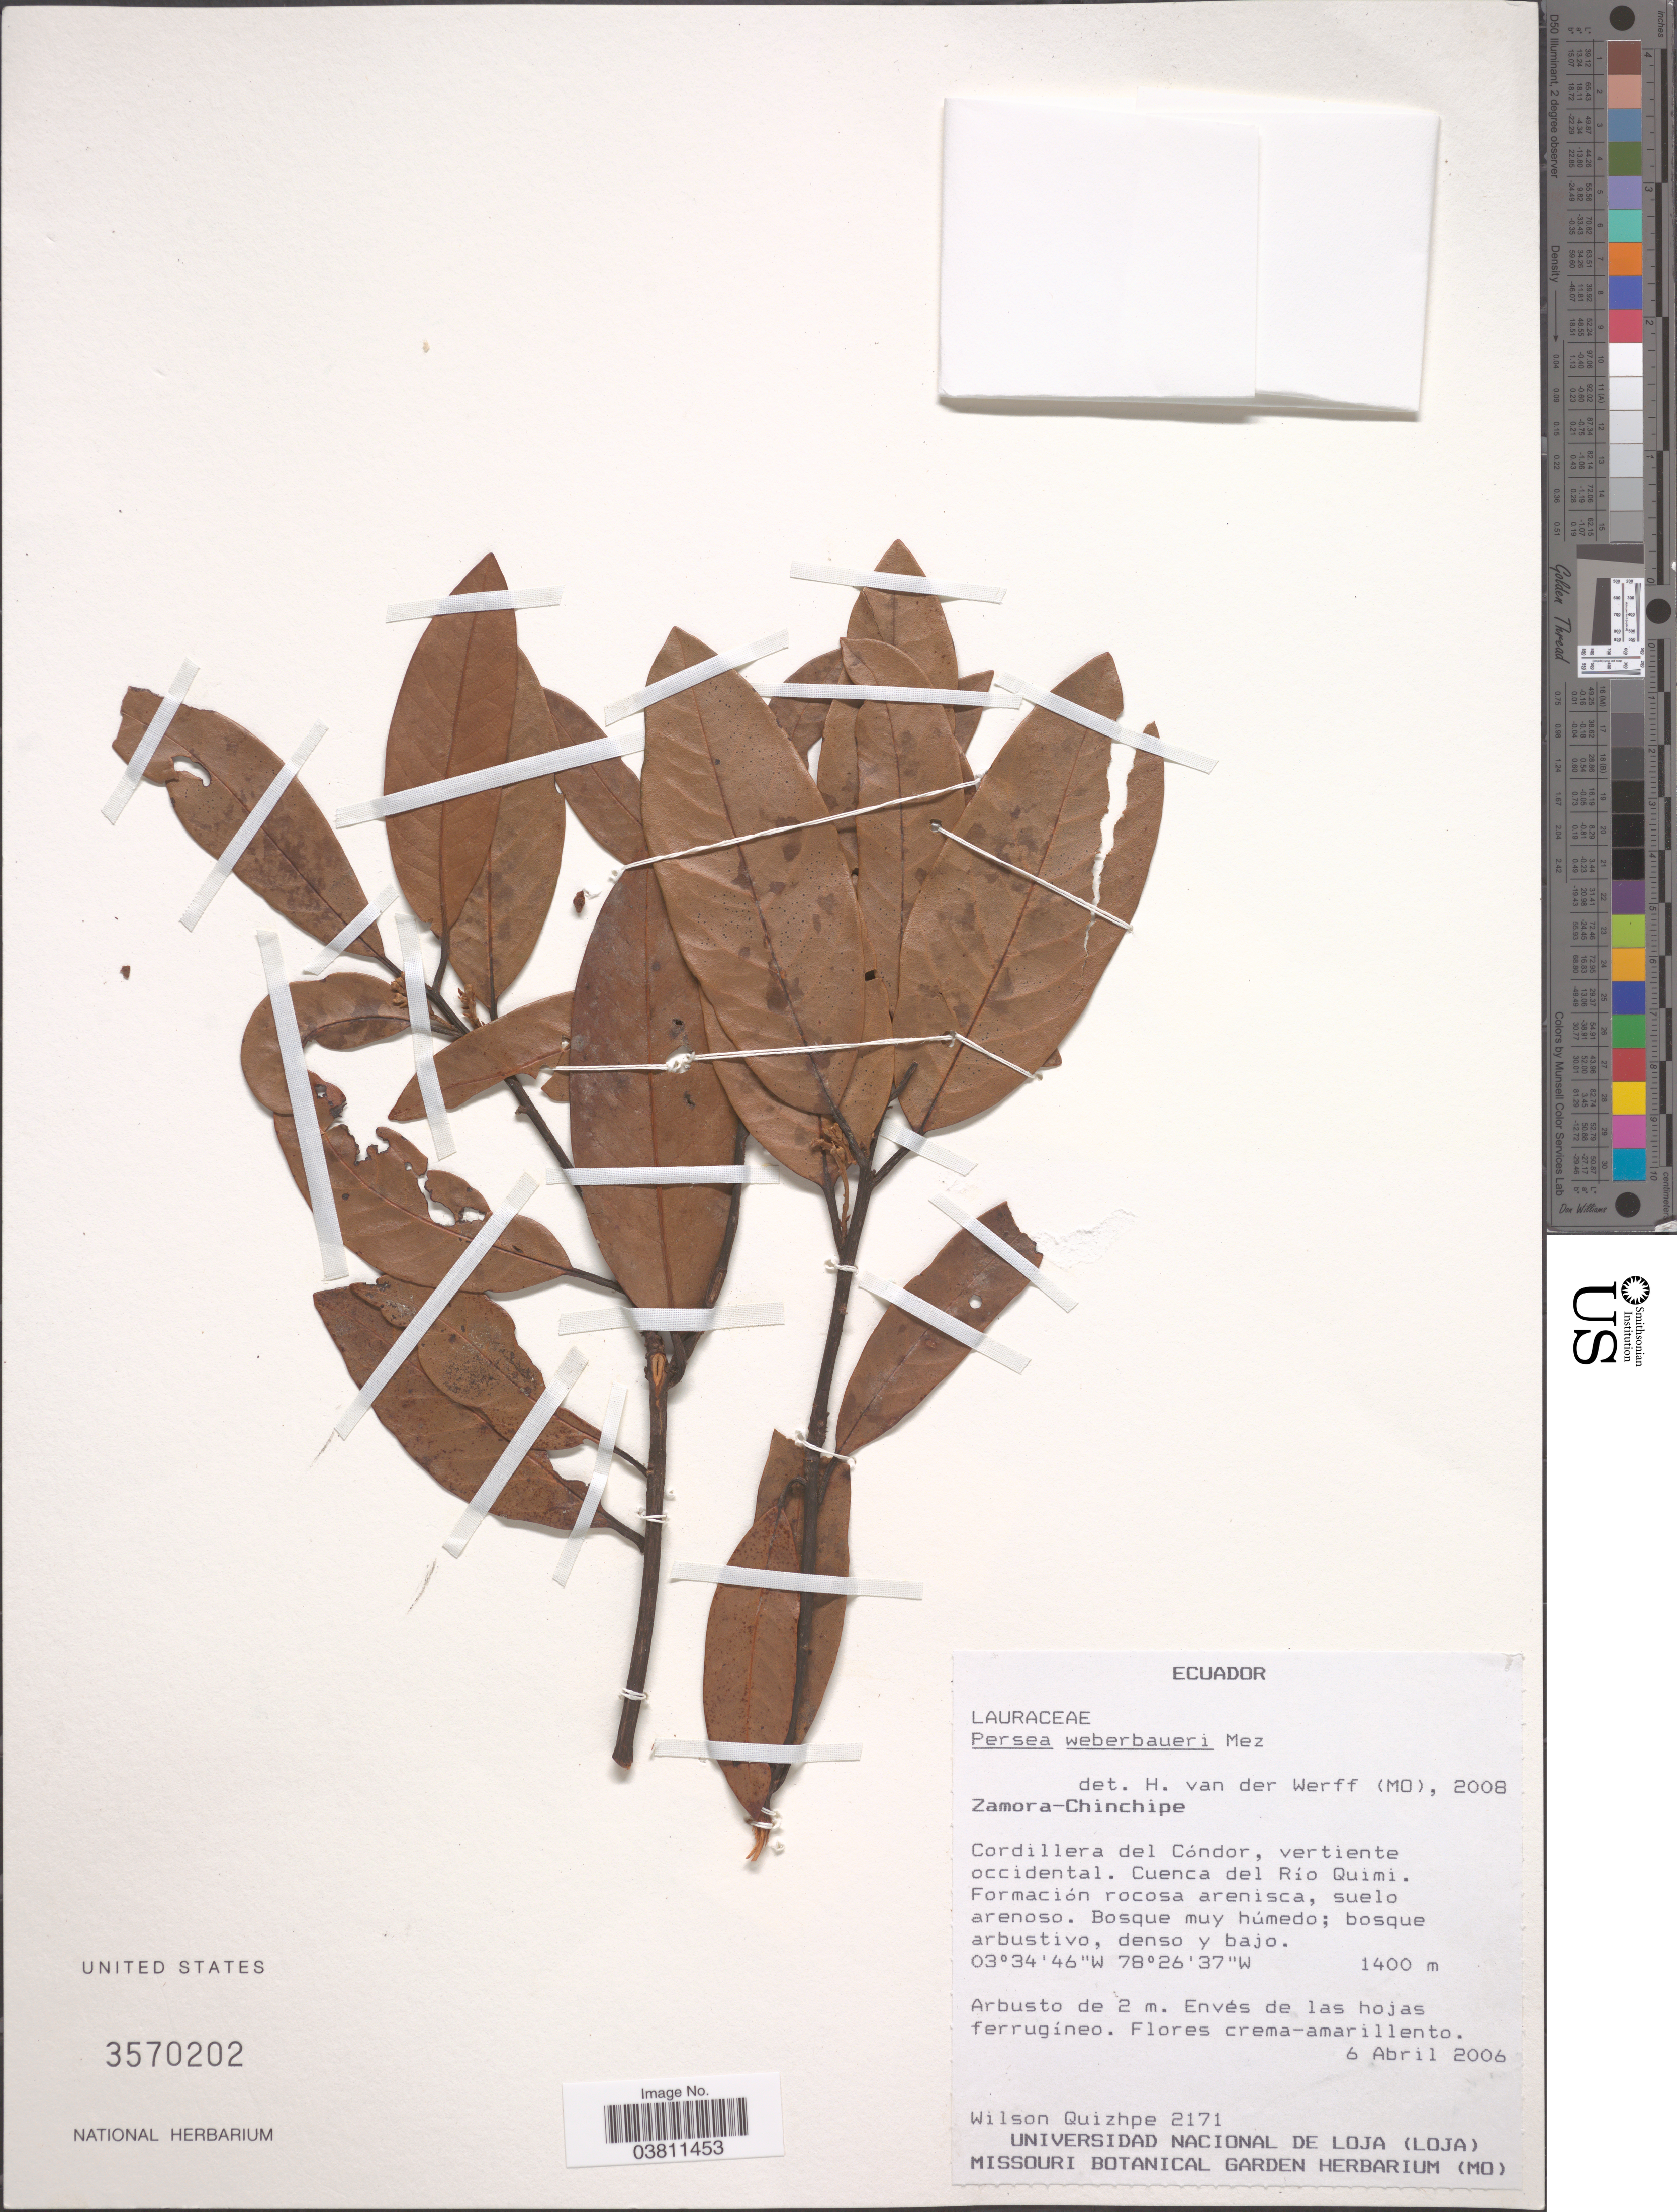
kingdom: Plantae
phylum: Tracheophyta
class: Magnoliopsida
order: Laurales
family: Lauraceae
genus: Persea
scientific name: Persea weberbaueri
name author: Mez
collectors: W. Quizhpe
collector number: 2171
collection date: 2006-04-06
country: Ecuador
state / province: Zamora-Chinchipe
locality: Cordillera del Cóndor, vertiente occidental. Cuenca del Río Quimi. Formación rocosa arenisca, suelo arenoso.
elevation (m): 1400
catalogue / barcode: US 3570202